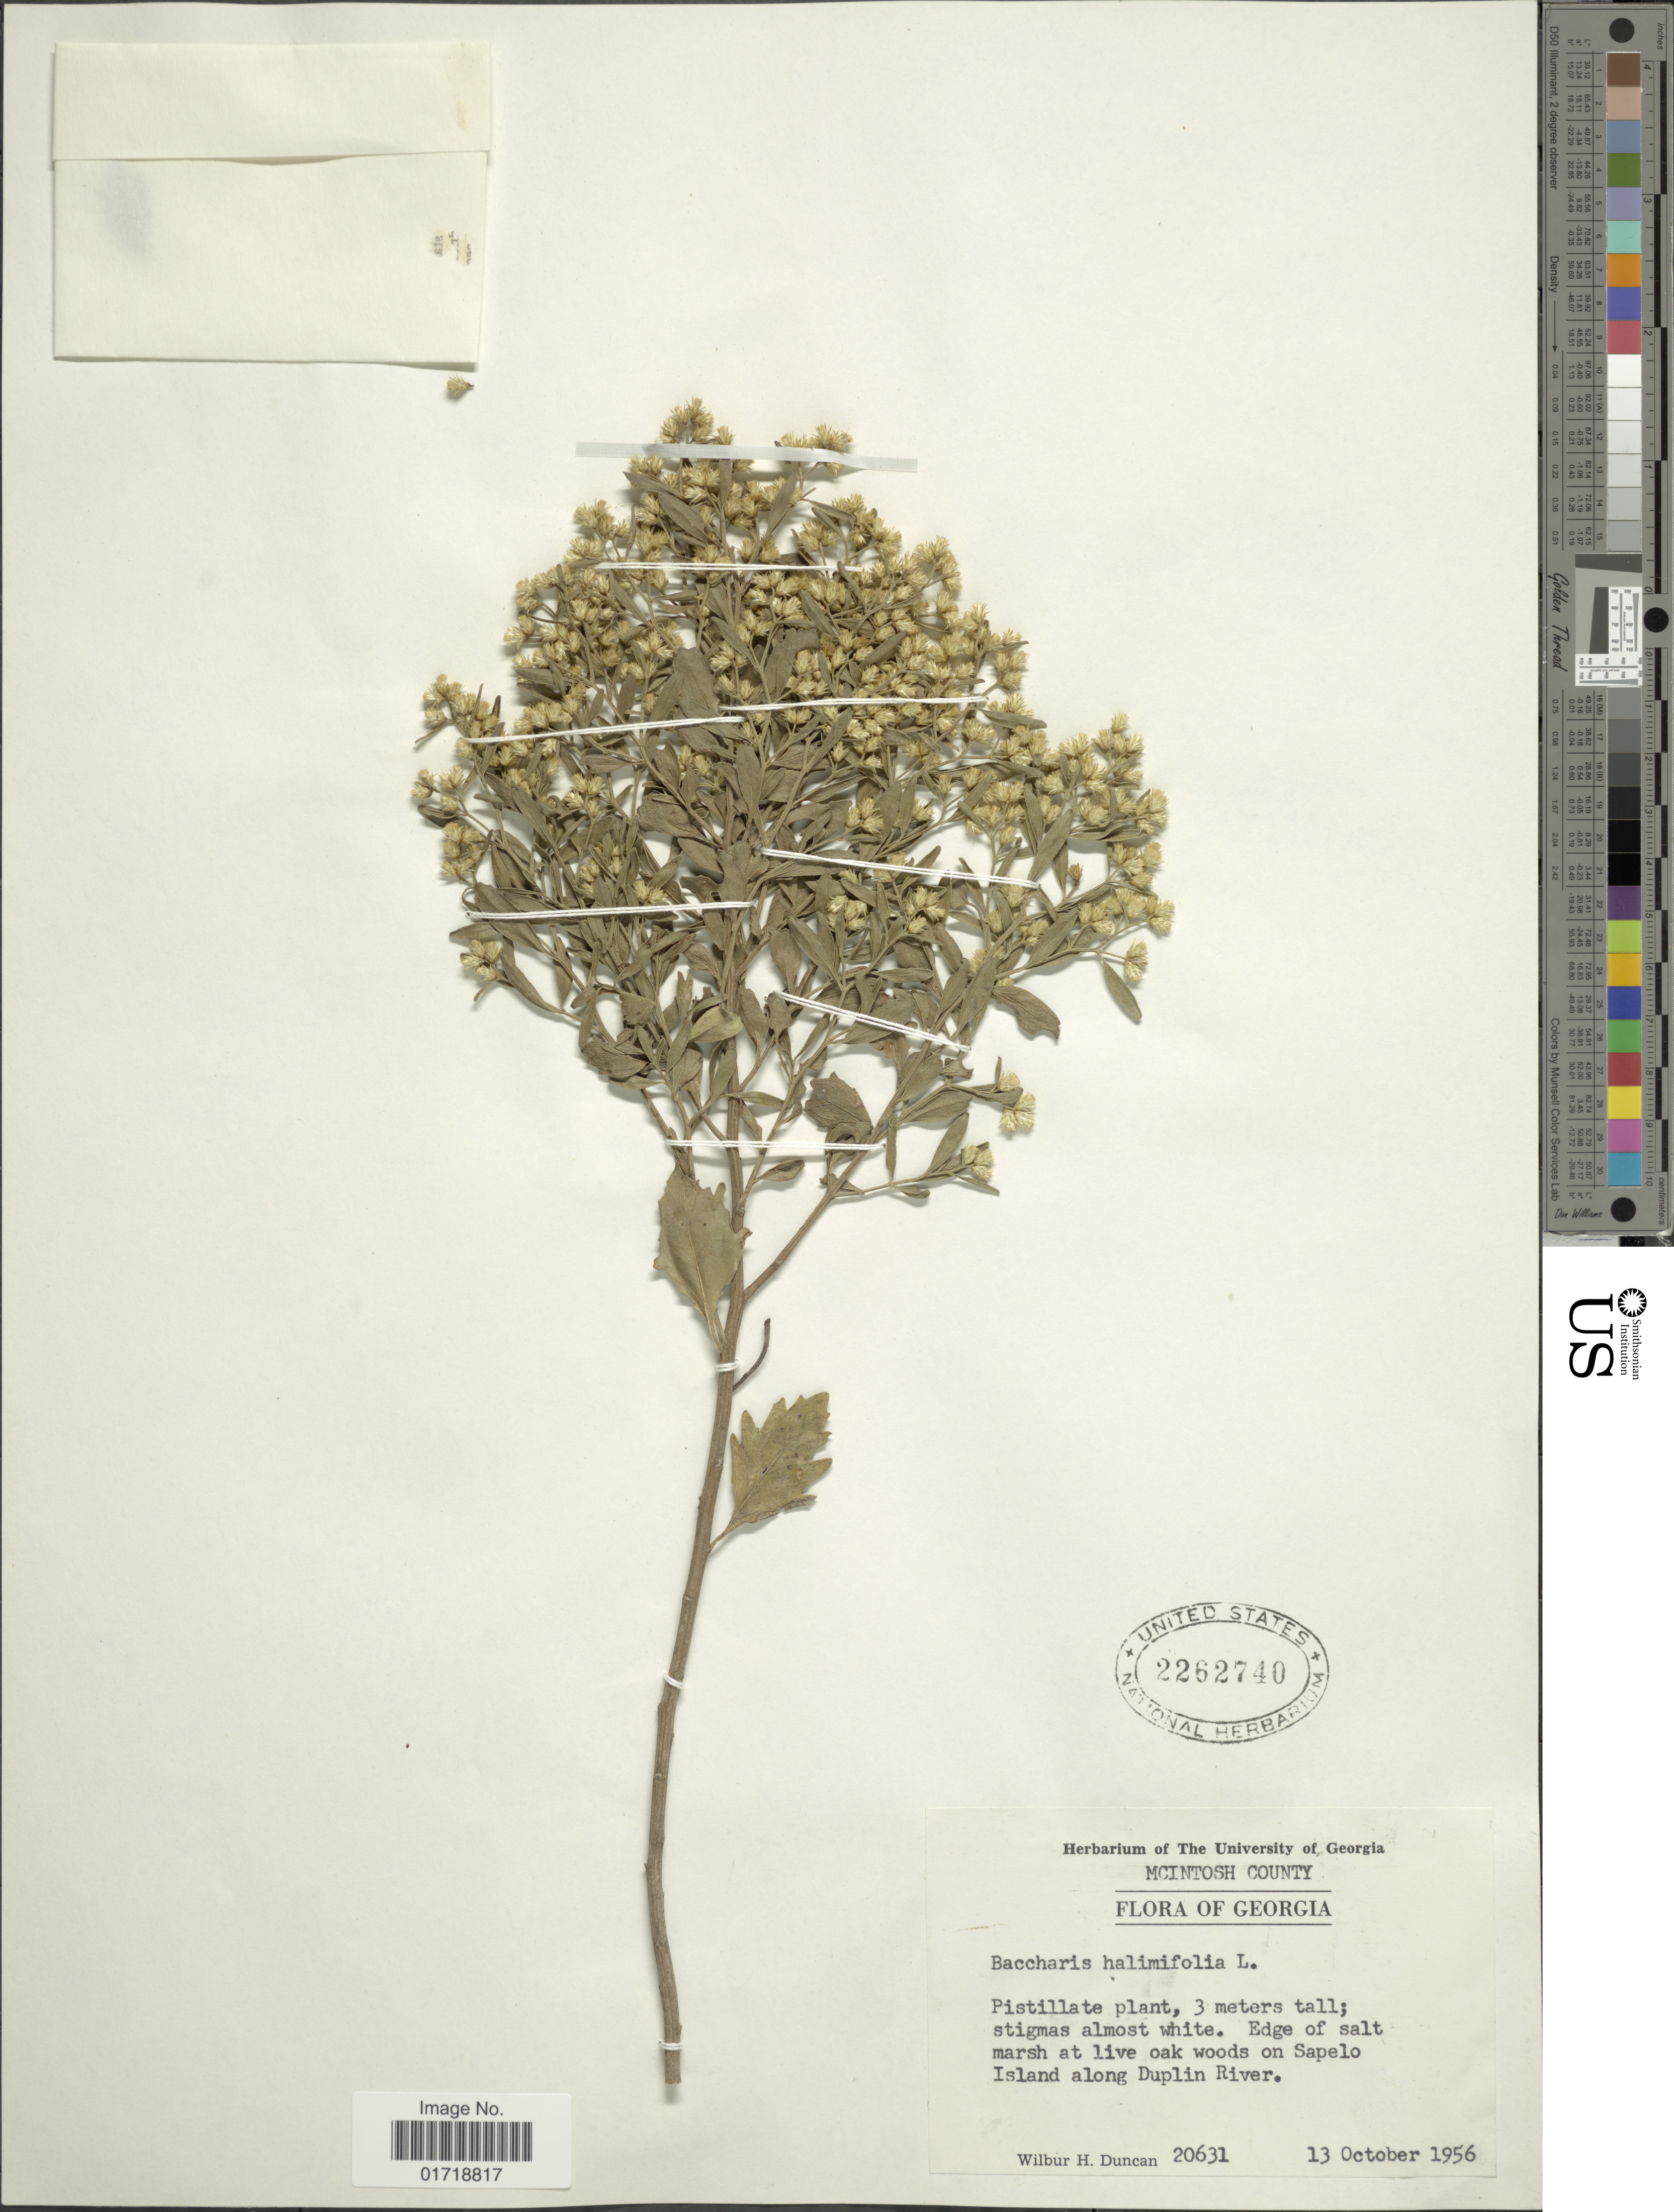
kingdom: Plantae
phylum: Tracheophyta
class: Magnoliopsida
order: Asterales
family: Asteraceae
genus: Baccharis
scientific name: Baccharis halimifolia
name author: L.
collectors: W. H. Duncan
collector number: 20631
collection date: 1956-10-13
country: United States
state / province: Georgia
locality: Mcintosh County, Edge of salt marsh at live oak woods on Sapelo Island along Dublin River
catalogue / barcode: US 2262740